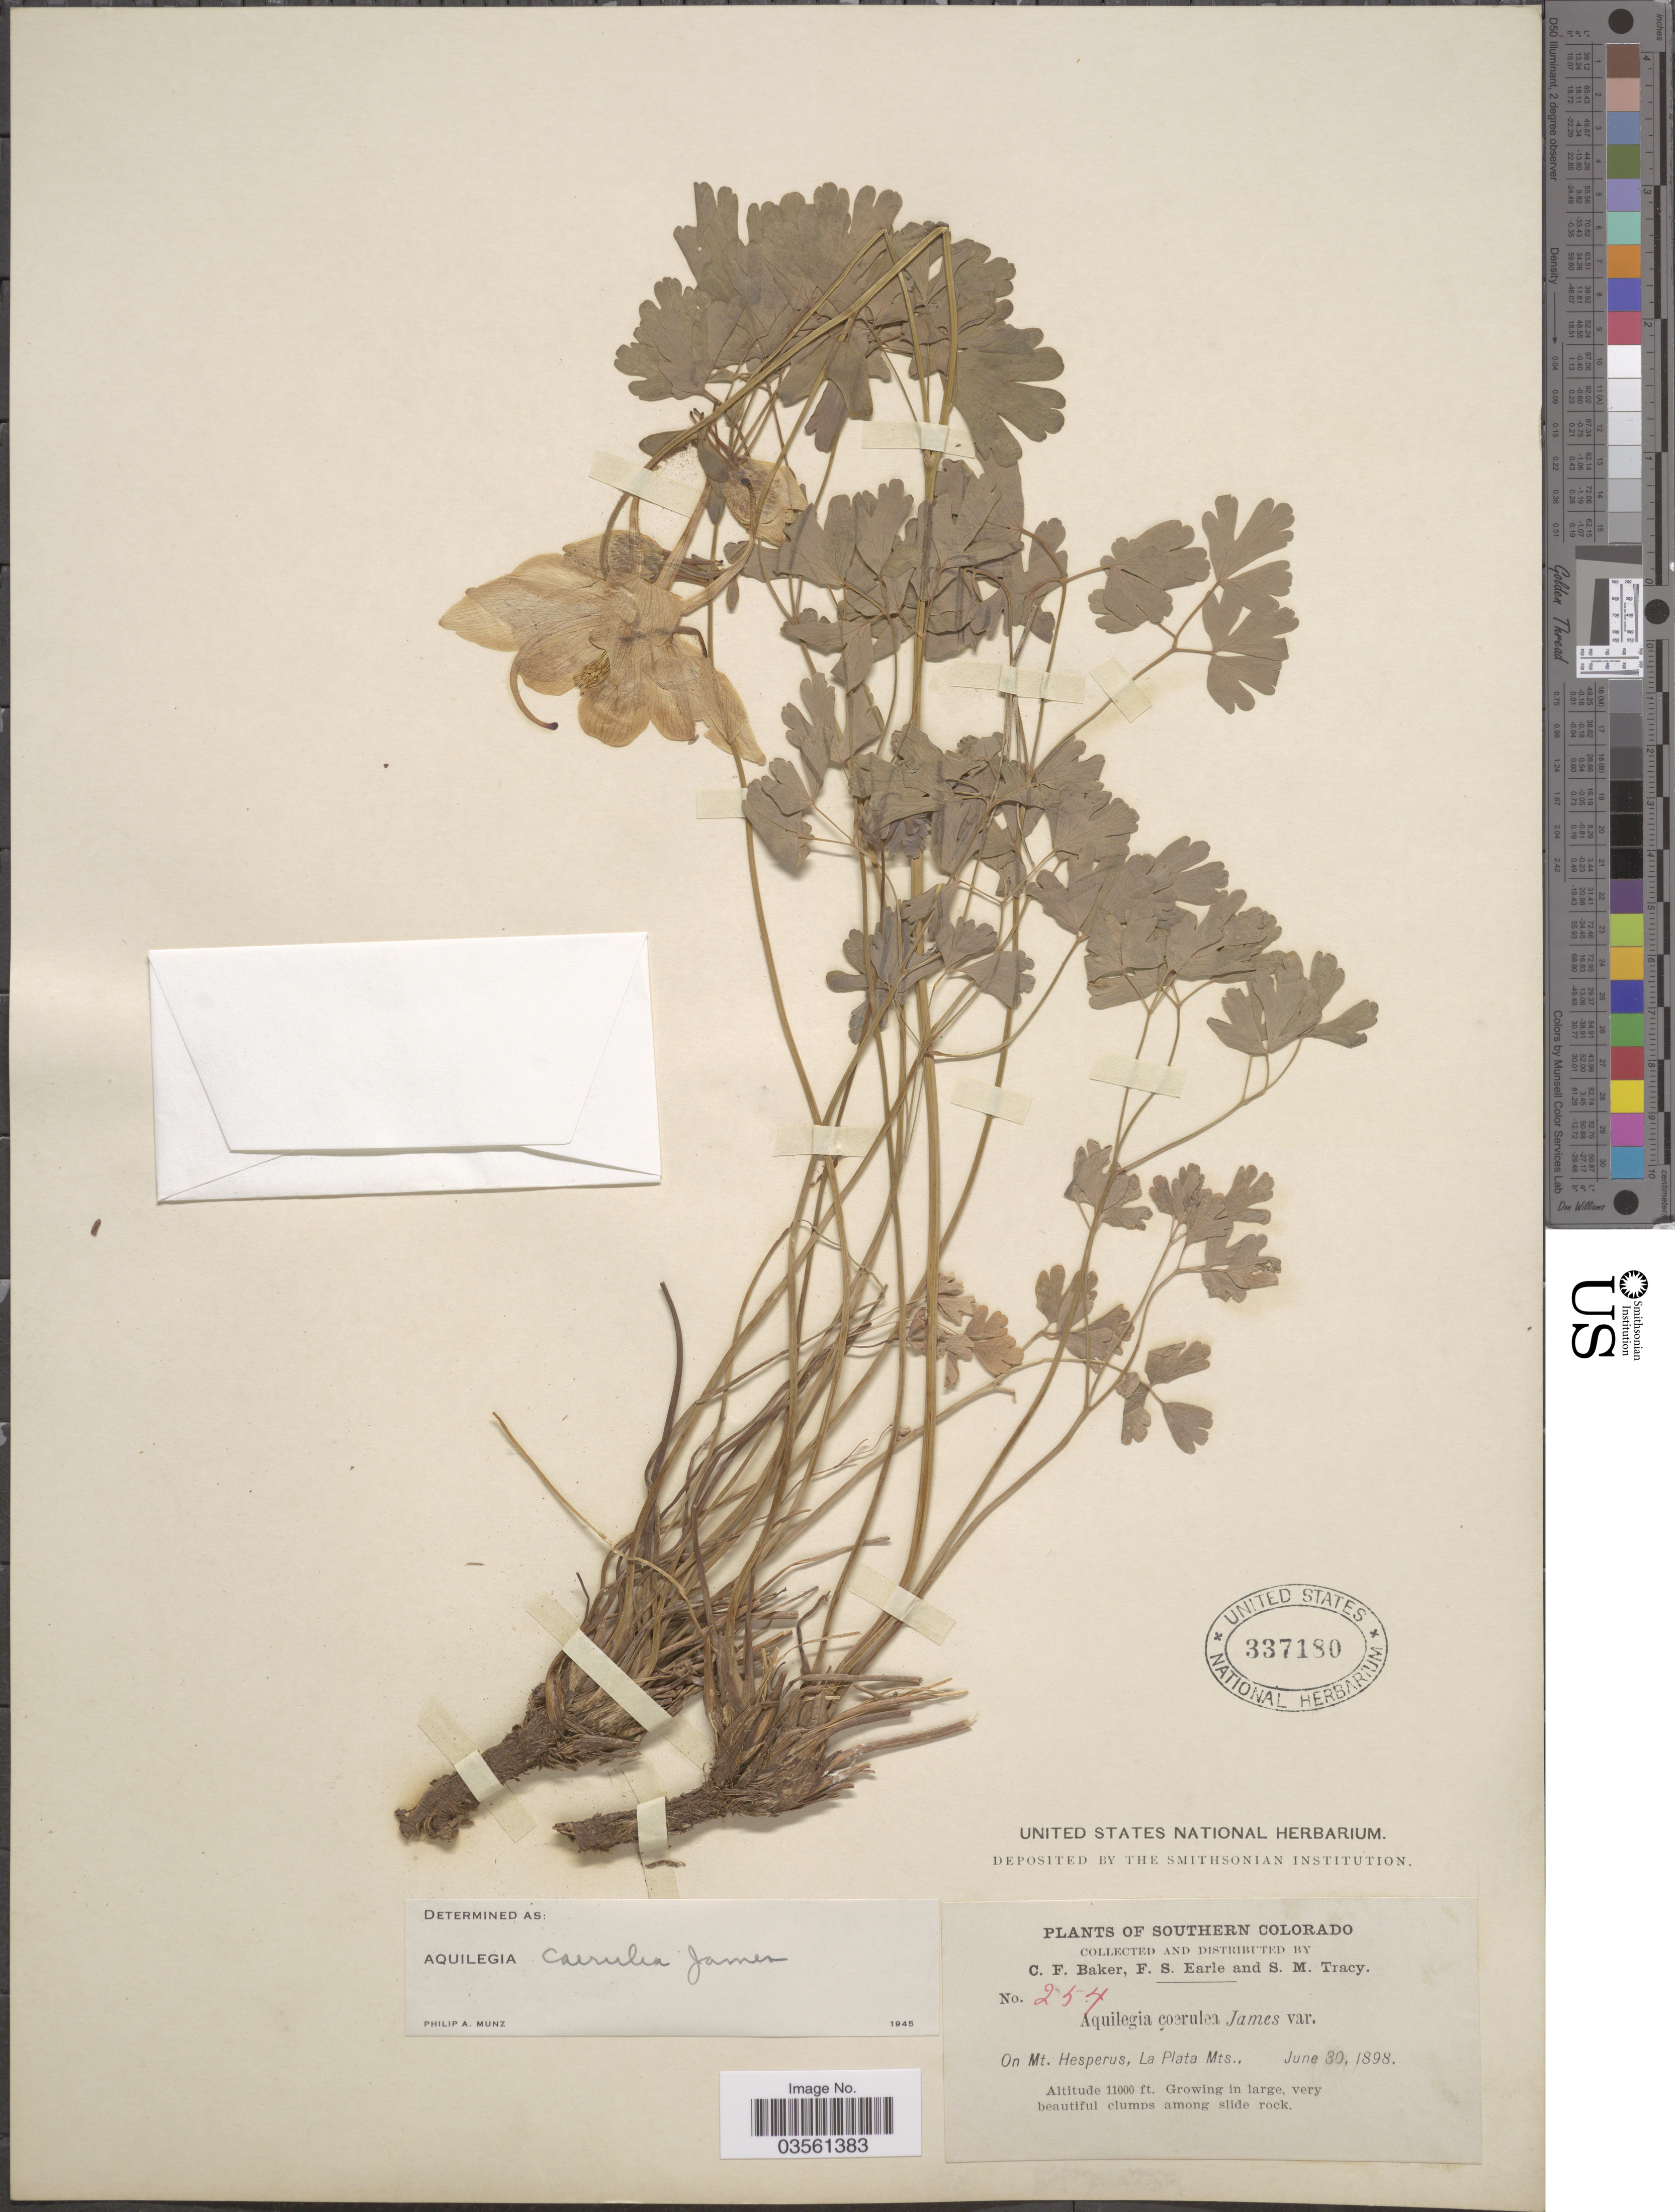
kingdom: Plantae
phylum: Tracheophyta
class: Magnoliopsida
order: Ranunculales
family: Ranunculaceae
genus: Aquilegia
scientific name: Aquilegia coerulea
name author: E. James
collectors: C. F. Baker, F. S. Earle & S. M. Tracy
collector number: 254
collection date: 1898-06-30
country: United States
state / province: Colorado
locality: Southern Colorado. On Mt. Hesperus, La Plata Mts.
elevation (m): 3353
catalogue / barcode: US 337180